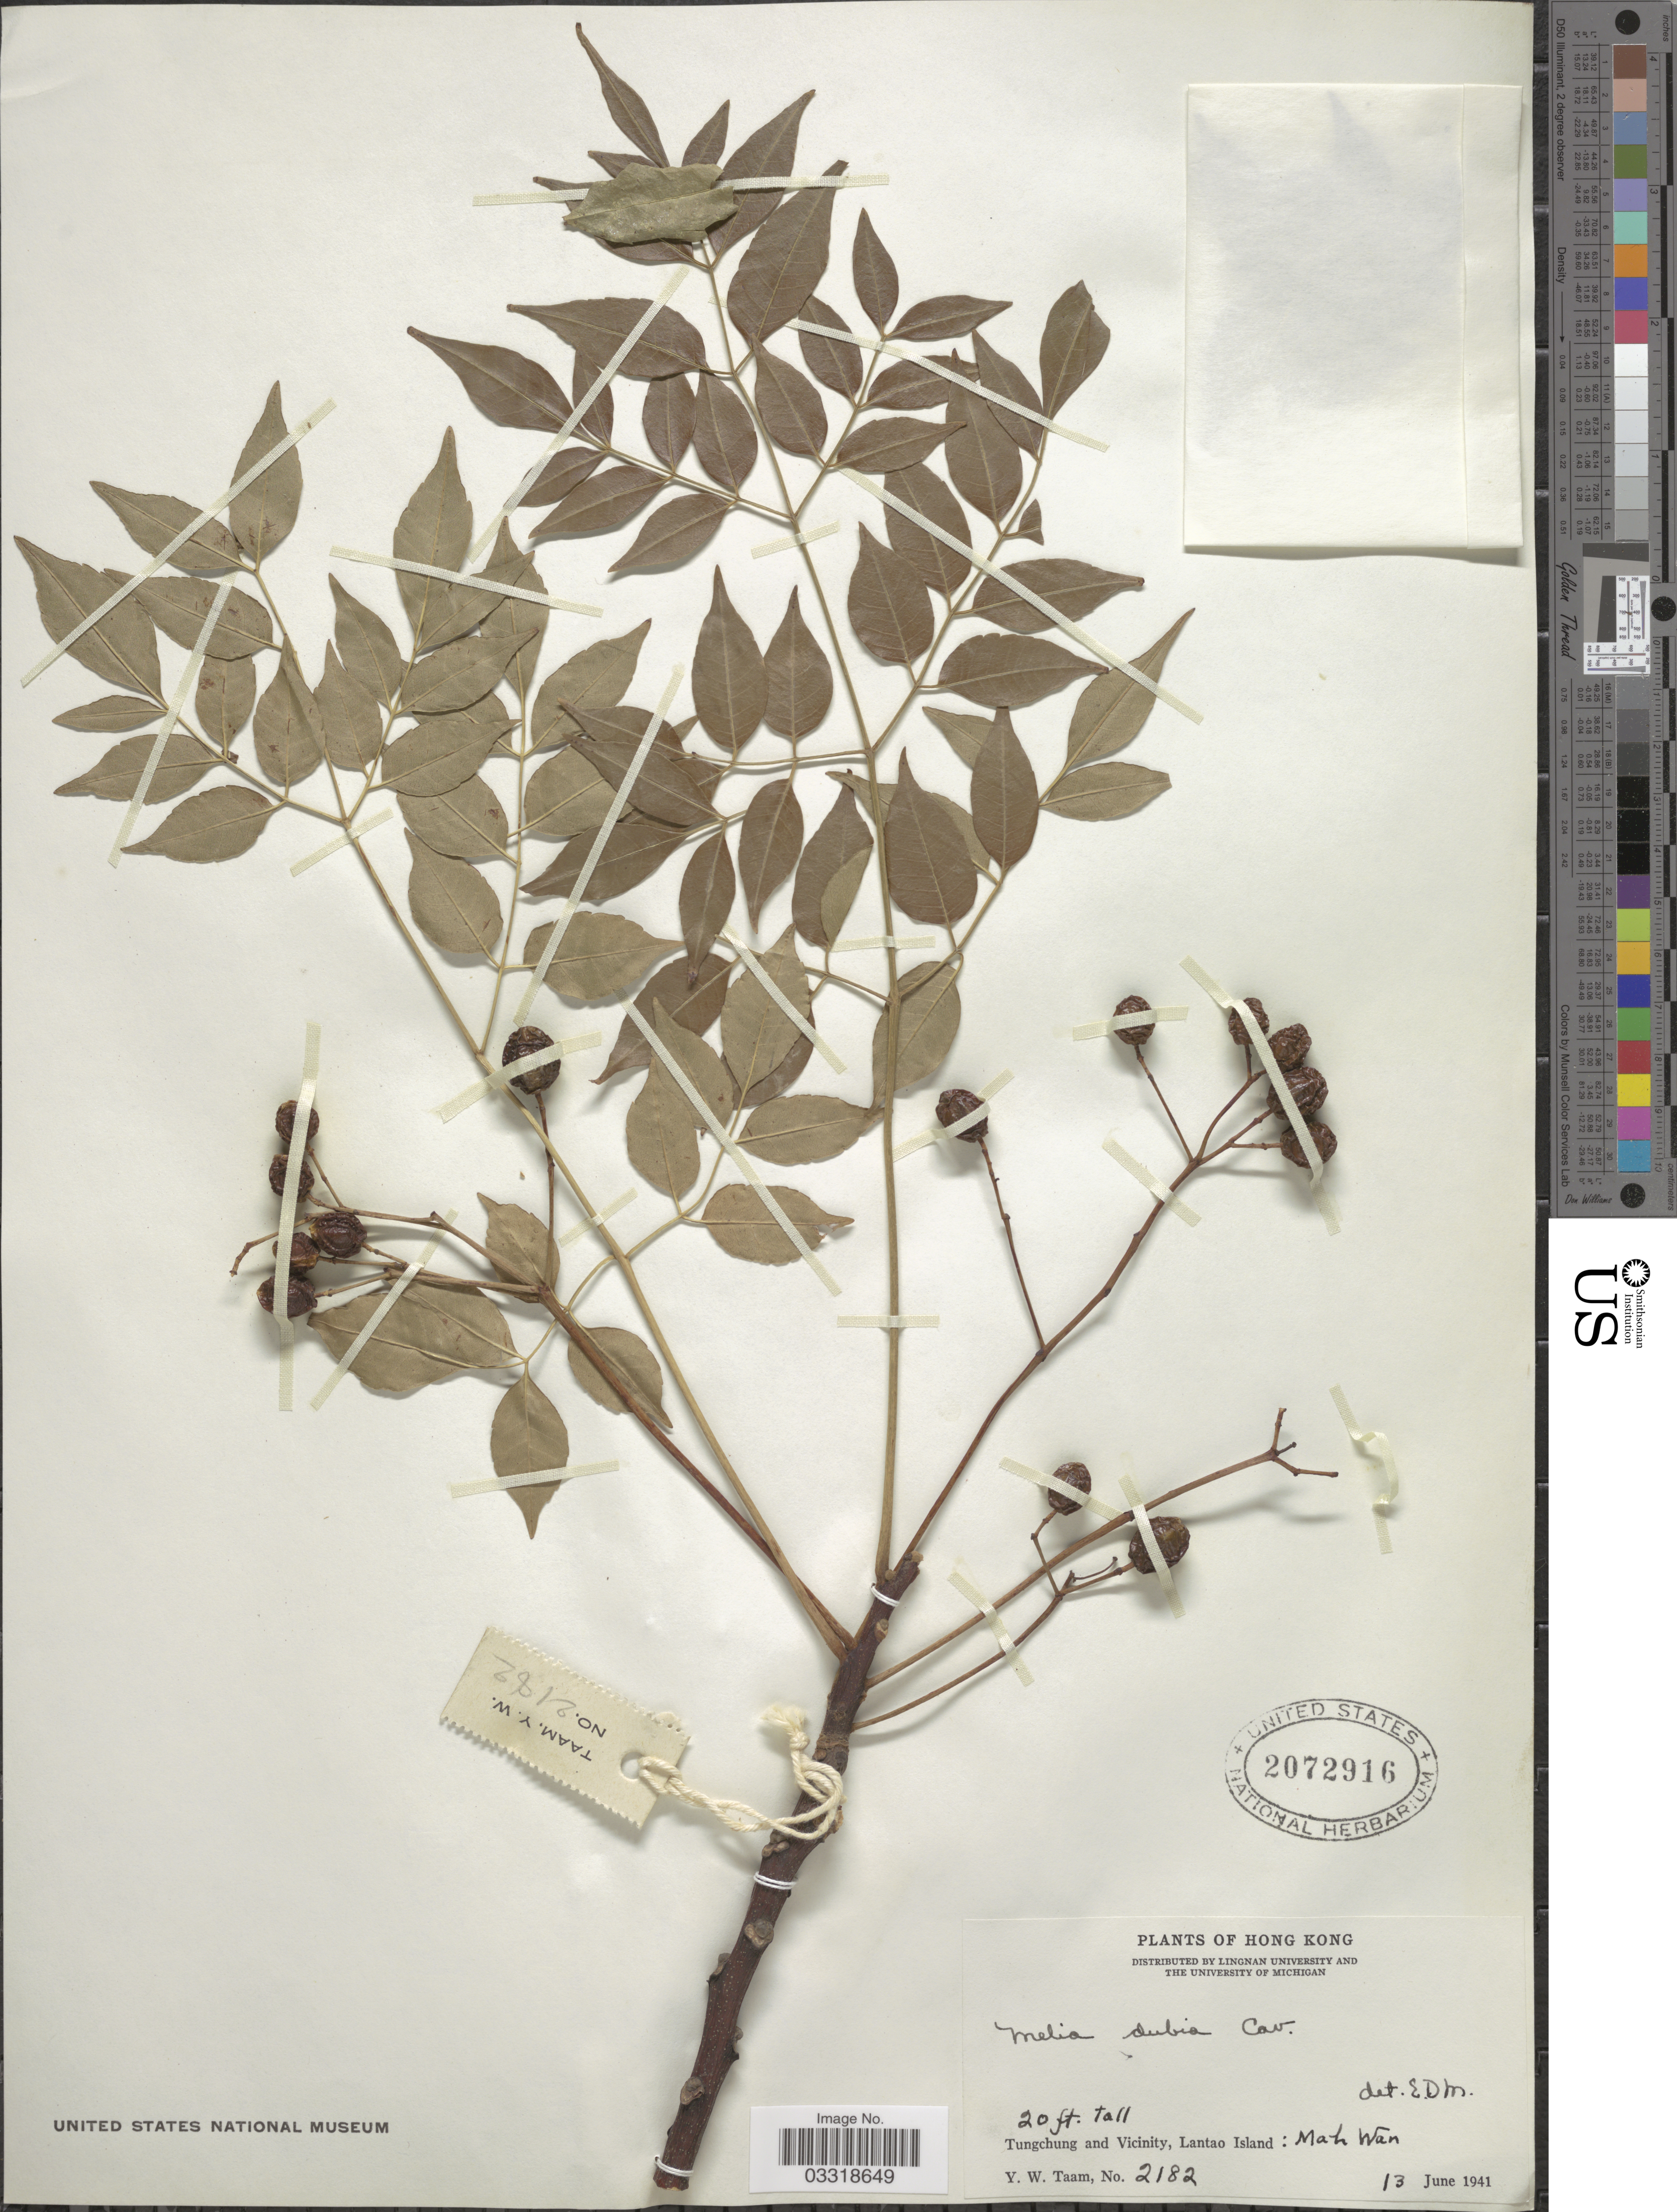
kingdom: Plantae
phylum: Tracheophyta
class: Magnoliopsida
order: Sapindales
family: Meliaceae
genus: Melia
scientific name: Melia dubia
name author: Cav.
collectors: Y. W. Taam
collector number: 2182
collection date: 1941-06-13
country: China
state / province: Hong Kong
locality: Tungchung and Vicinity, Lantao Island: Mah Wan.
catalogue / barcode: US 2072916